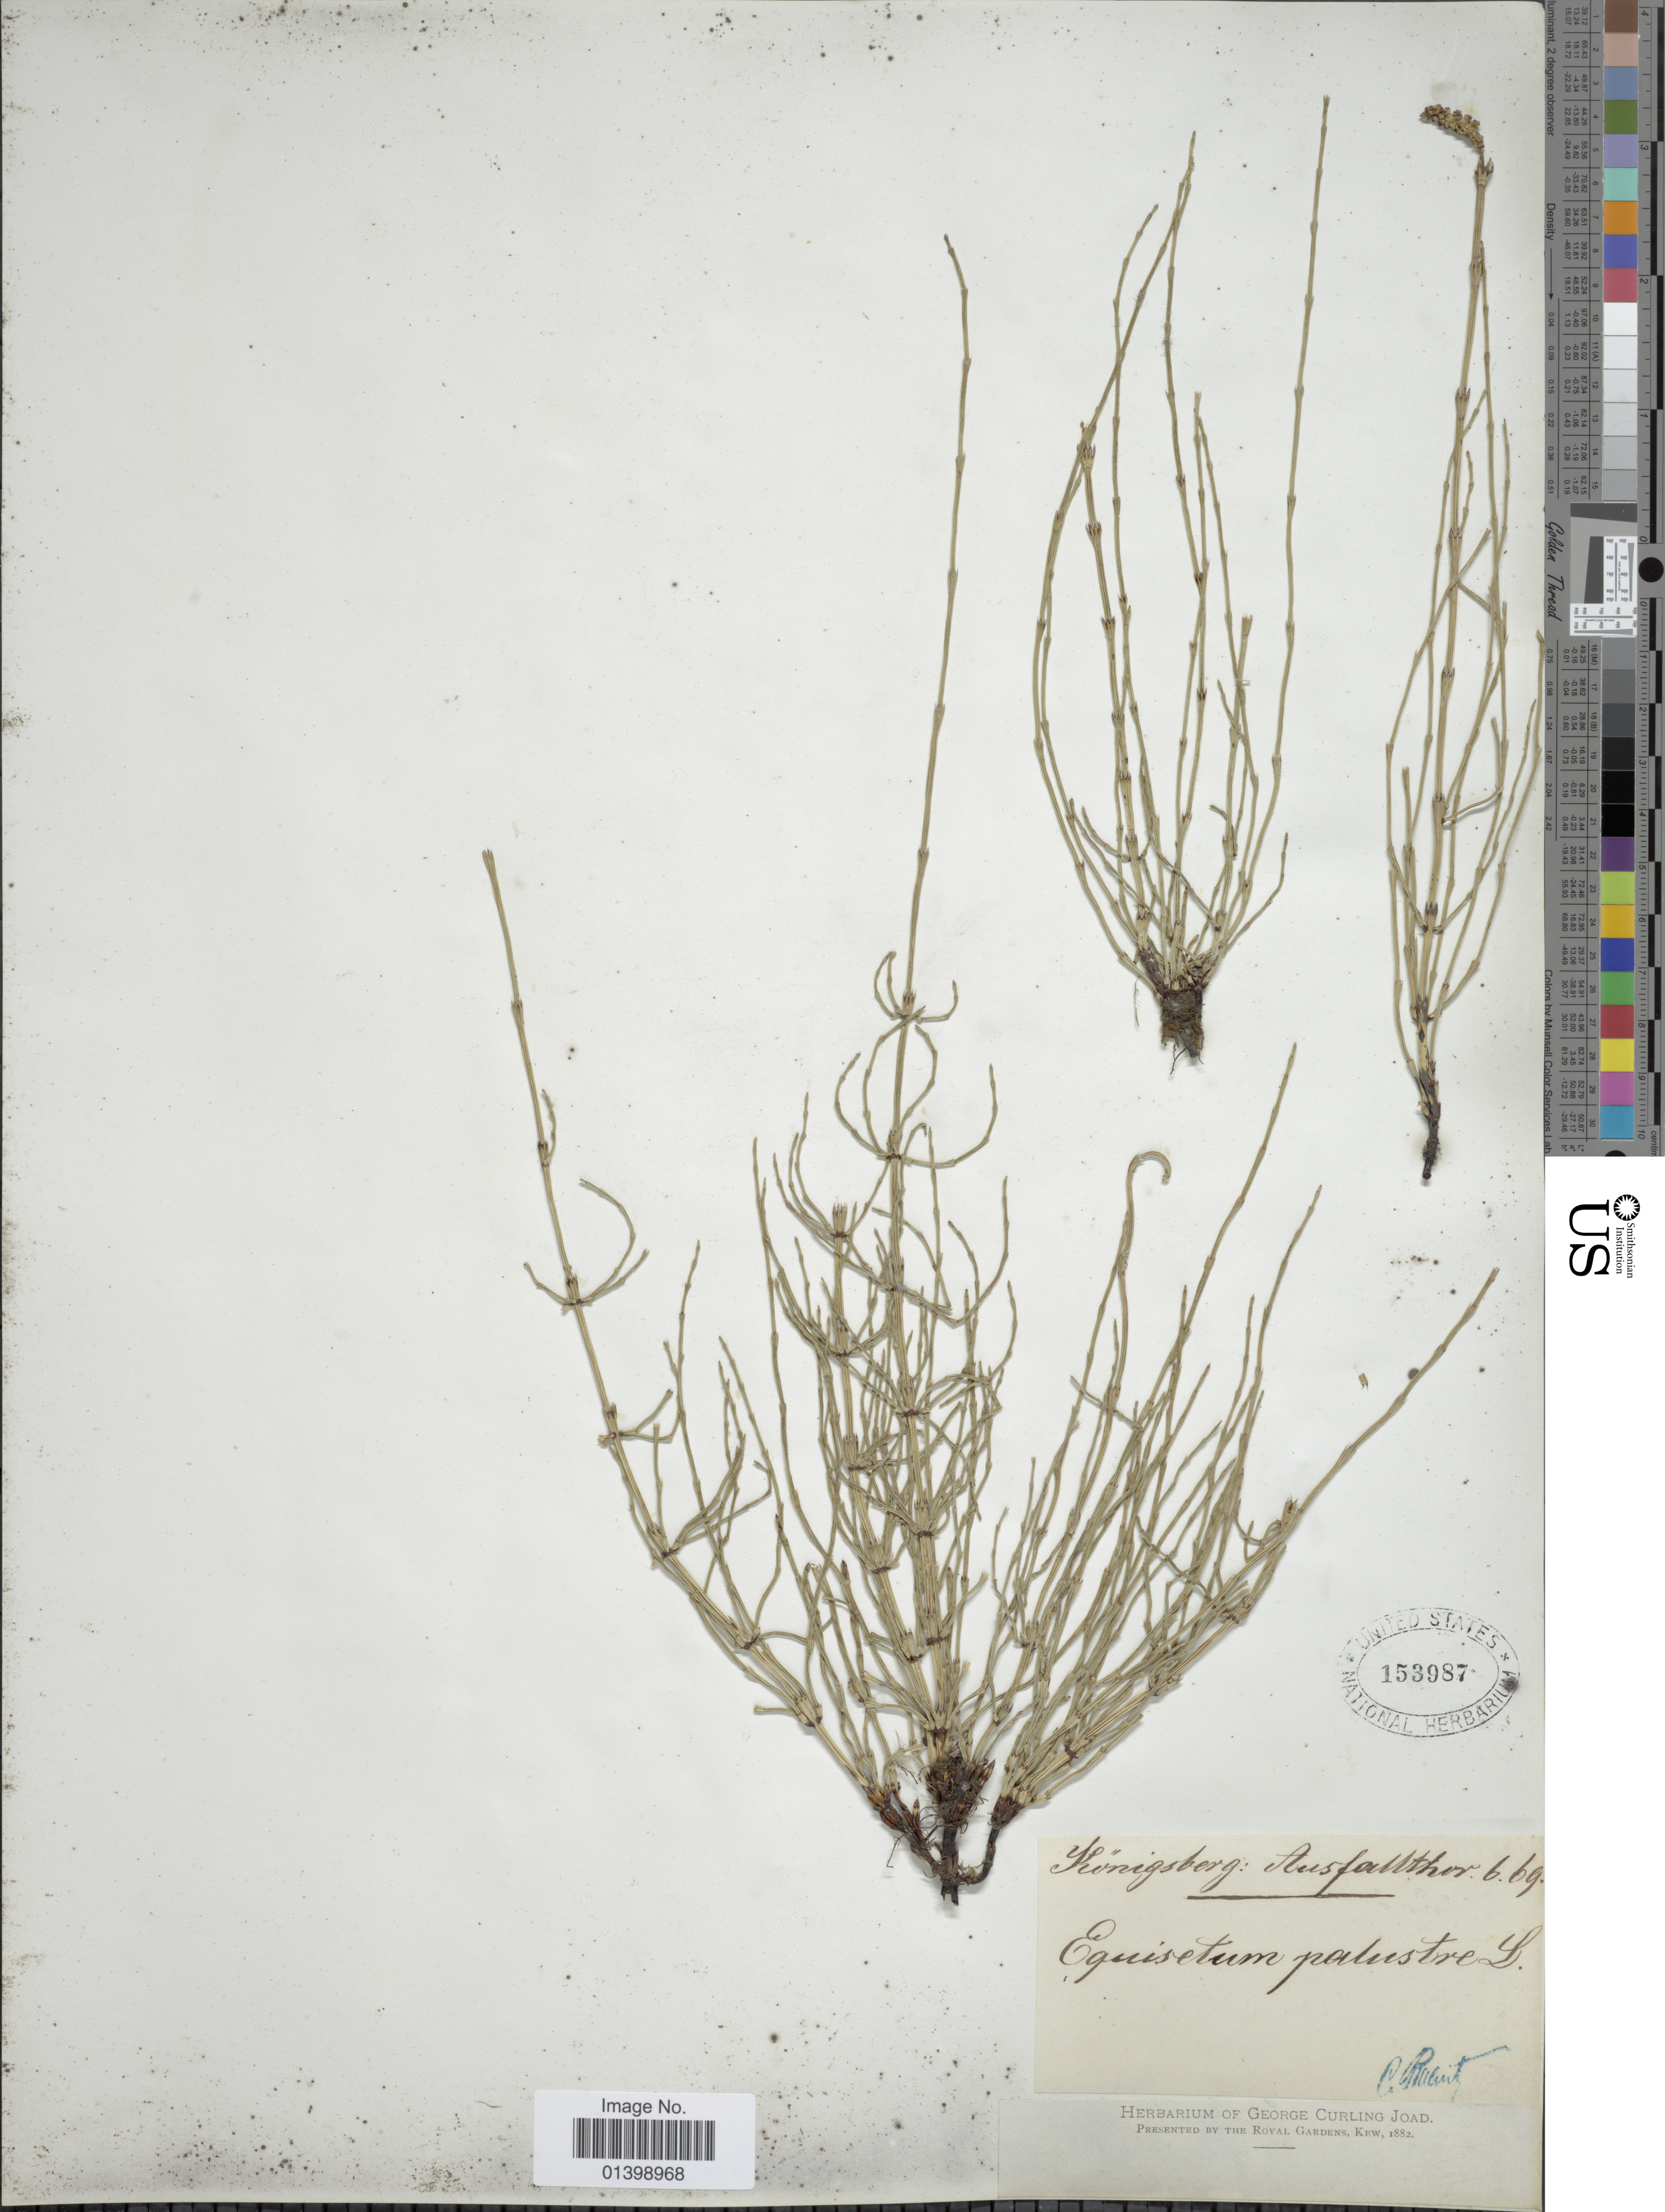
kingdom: Plantae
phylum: Tracheophyta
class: Polypodiopsida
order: Equisetales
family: Equisetaceae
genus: Equisetum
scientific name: Equisetum palustre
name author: L.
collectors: C. G. Baenitz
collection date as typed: Transcribed d/m/y: /6/69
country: Russian Federation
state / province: Kaliningrad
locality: Königsberg: Ausfallther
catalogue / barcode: US 153987